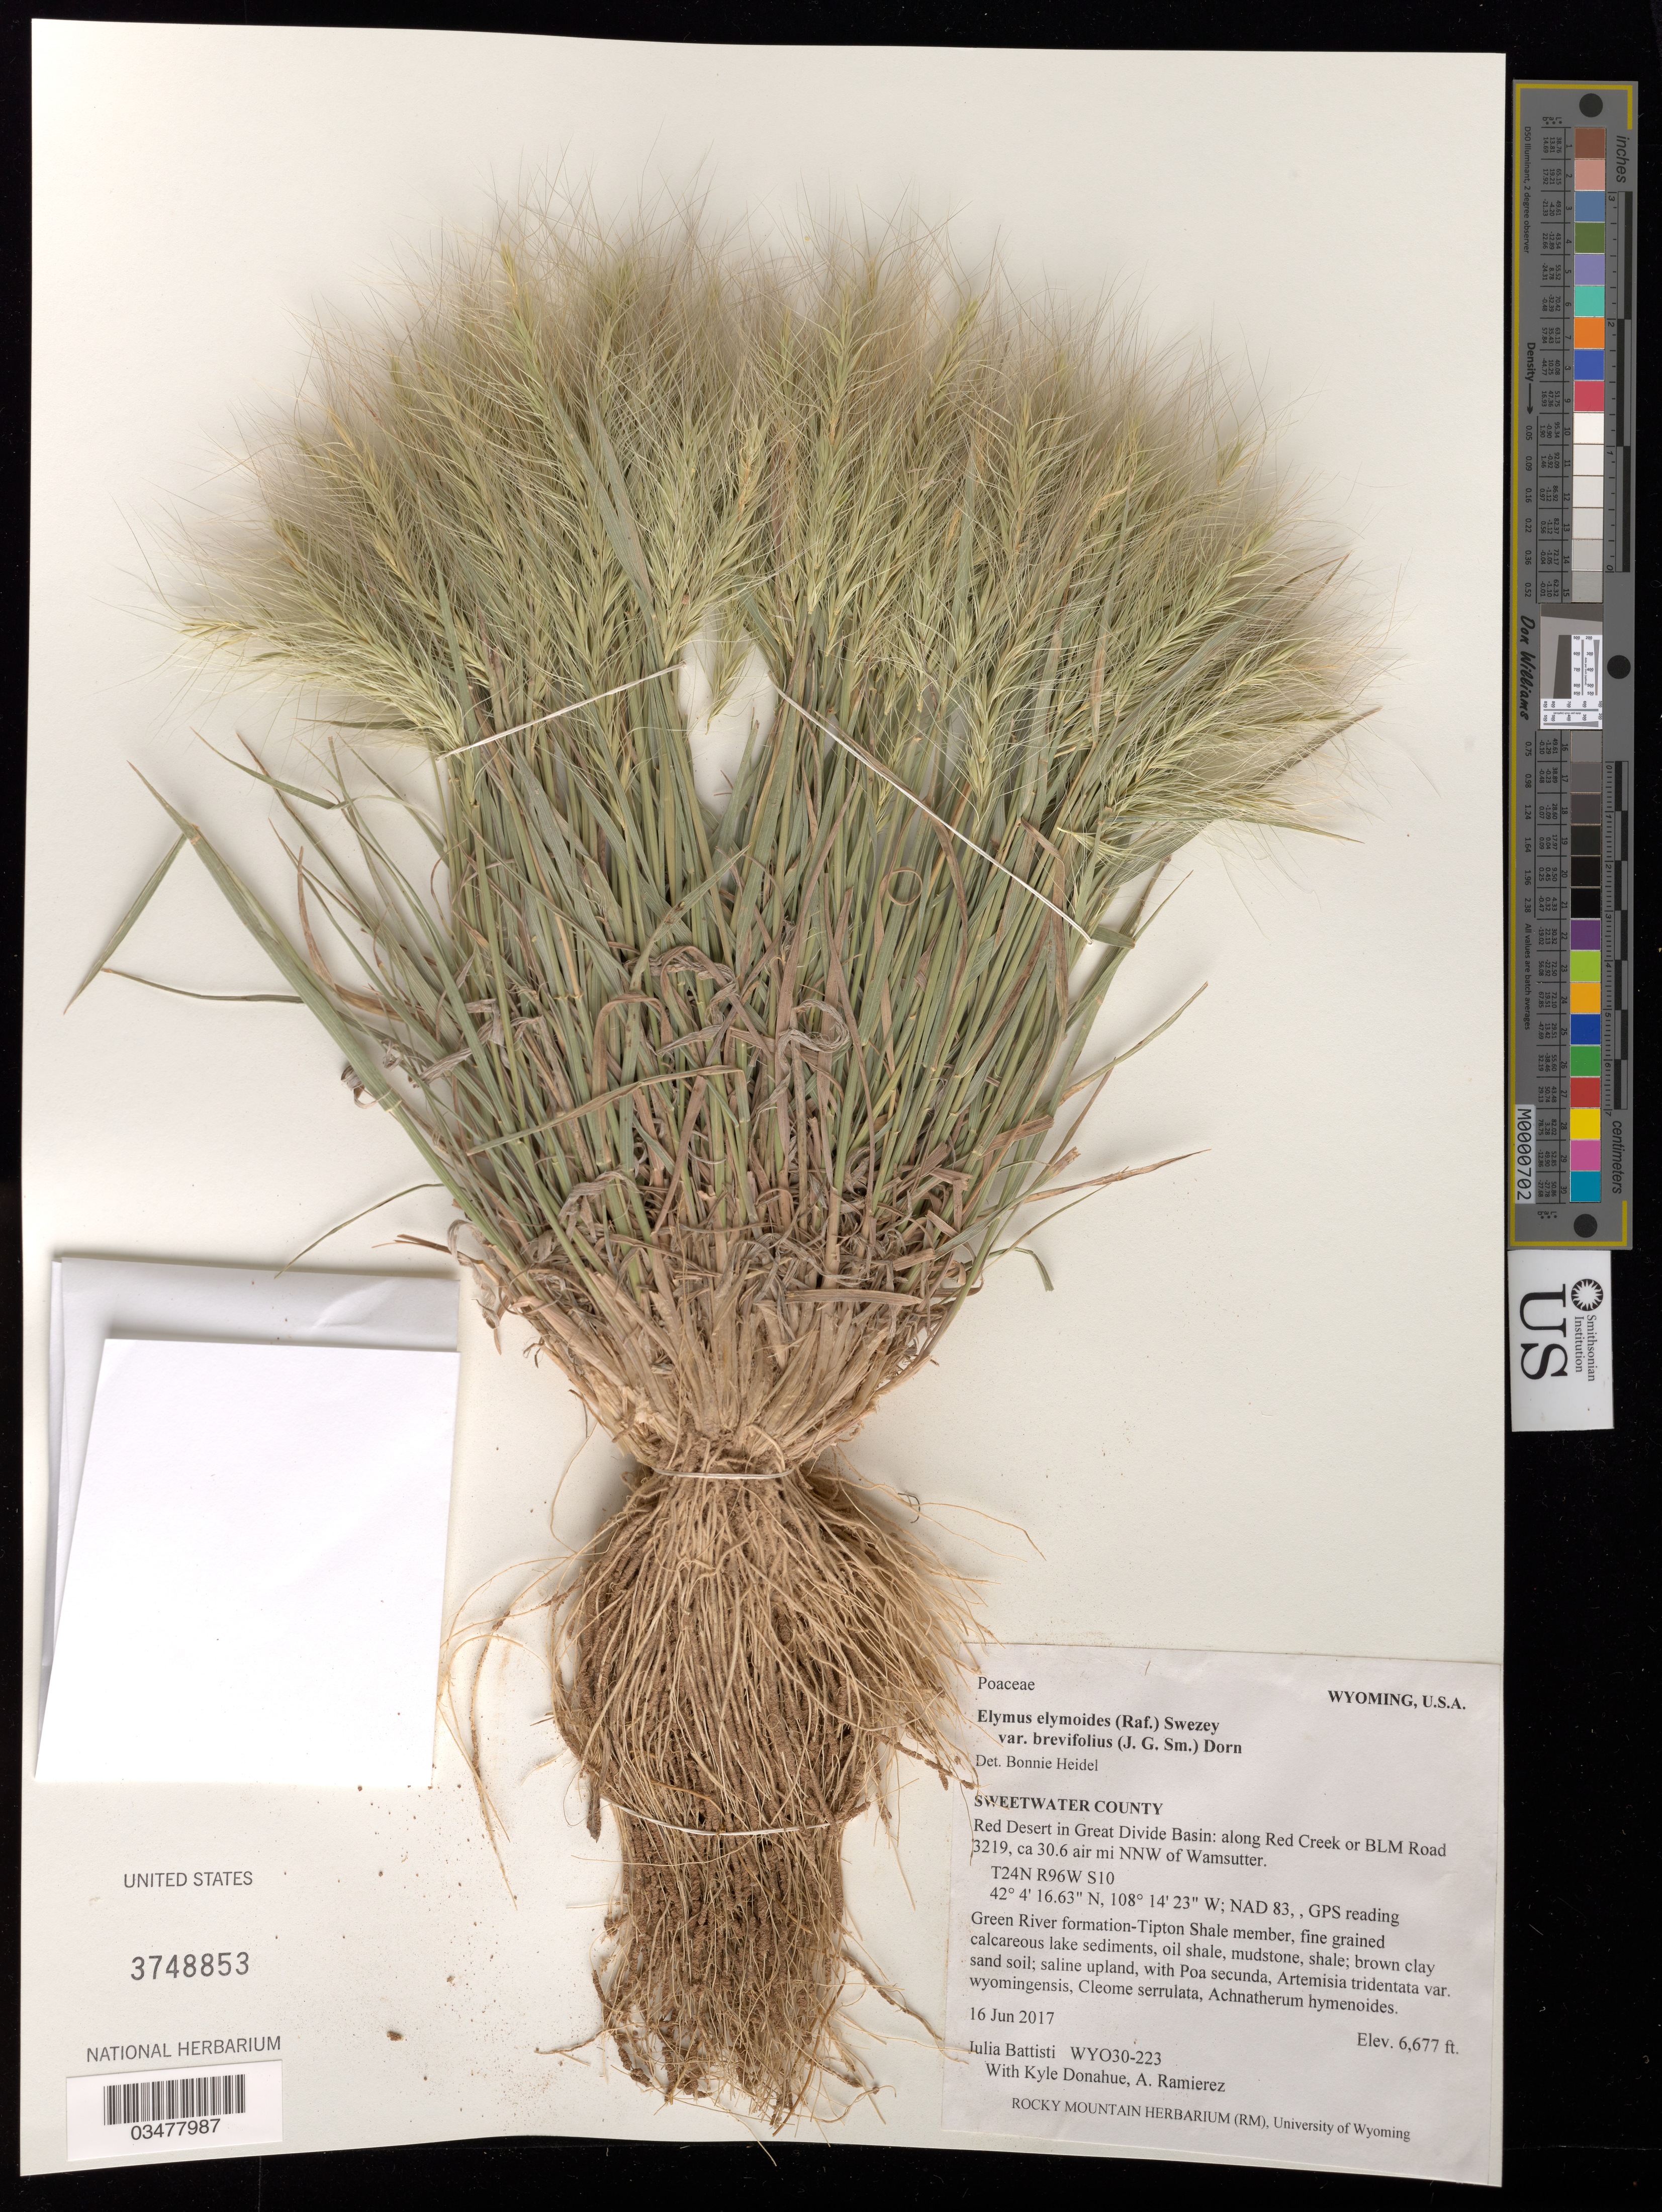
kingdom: Plantae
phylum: Tracheophyta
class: Liliopsida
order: Poales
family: Poaceae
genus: Elymus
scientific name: Elymus elymoides subsp. brevifolius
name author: (J.G. Sm.) Barkworth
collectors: J. Battisti & K. Donahue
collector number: WY030-223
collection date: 2017-06-16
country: United States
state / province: Wyoming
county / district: Sweetwater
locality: Red Desert, Red Creek Rd. T24N R96W S10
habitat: Saline upland. With Poa secunda, Cleome serrulata, Achnatherum hymenoides, etc.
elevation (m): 2035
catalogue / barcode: US 3748853